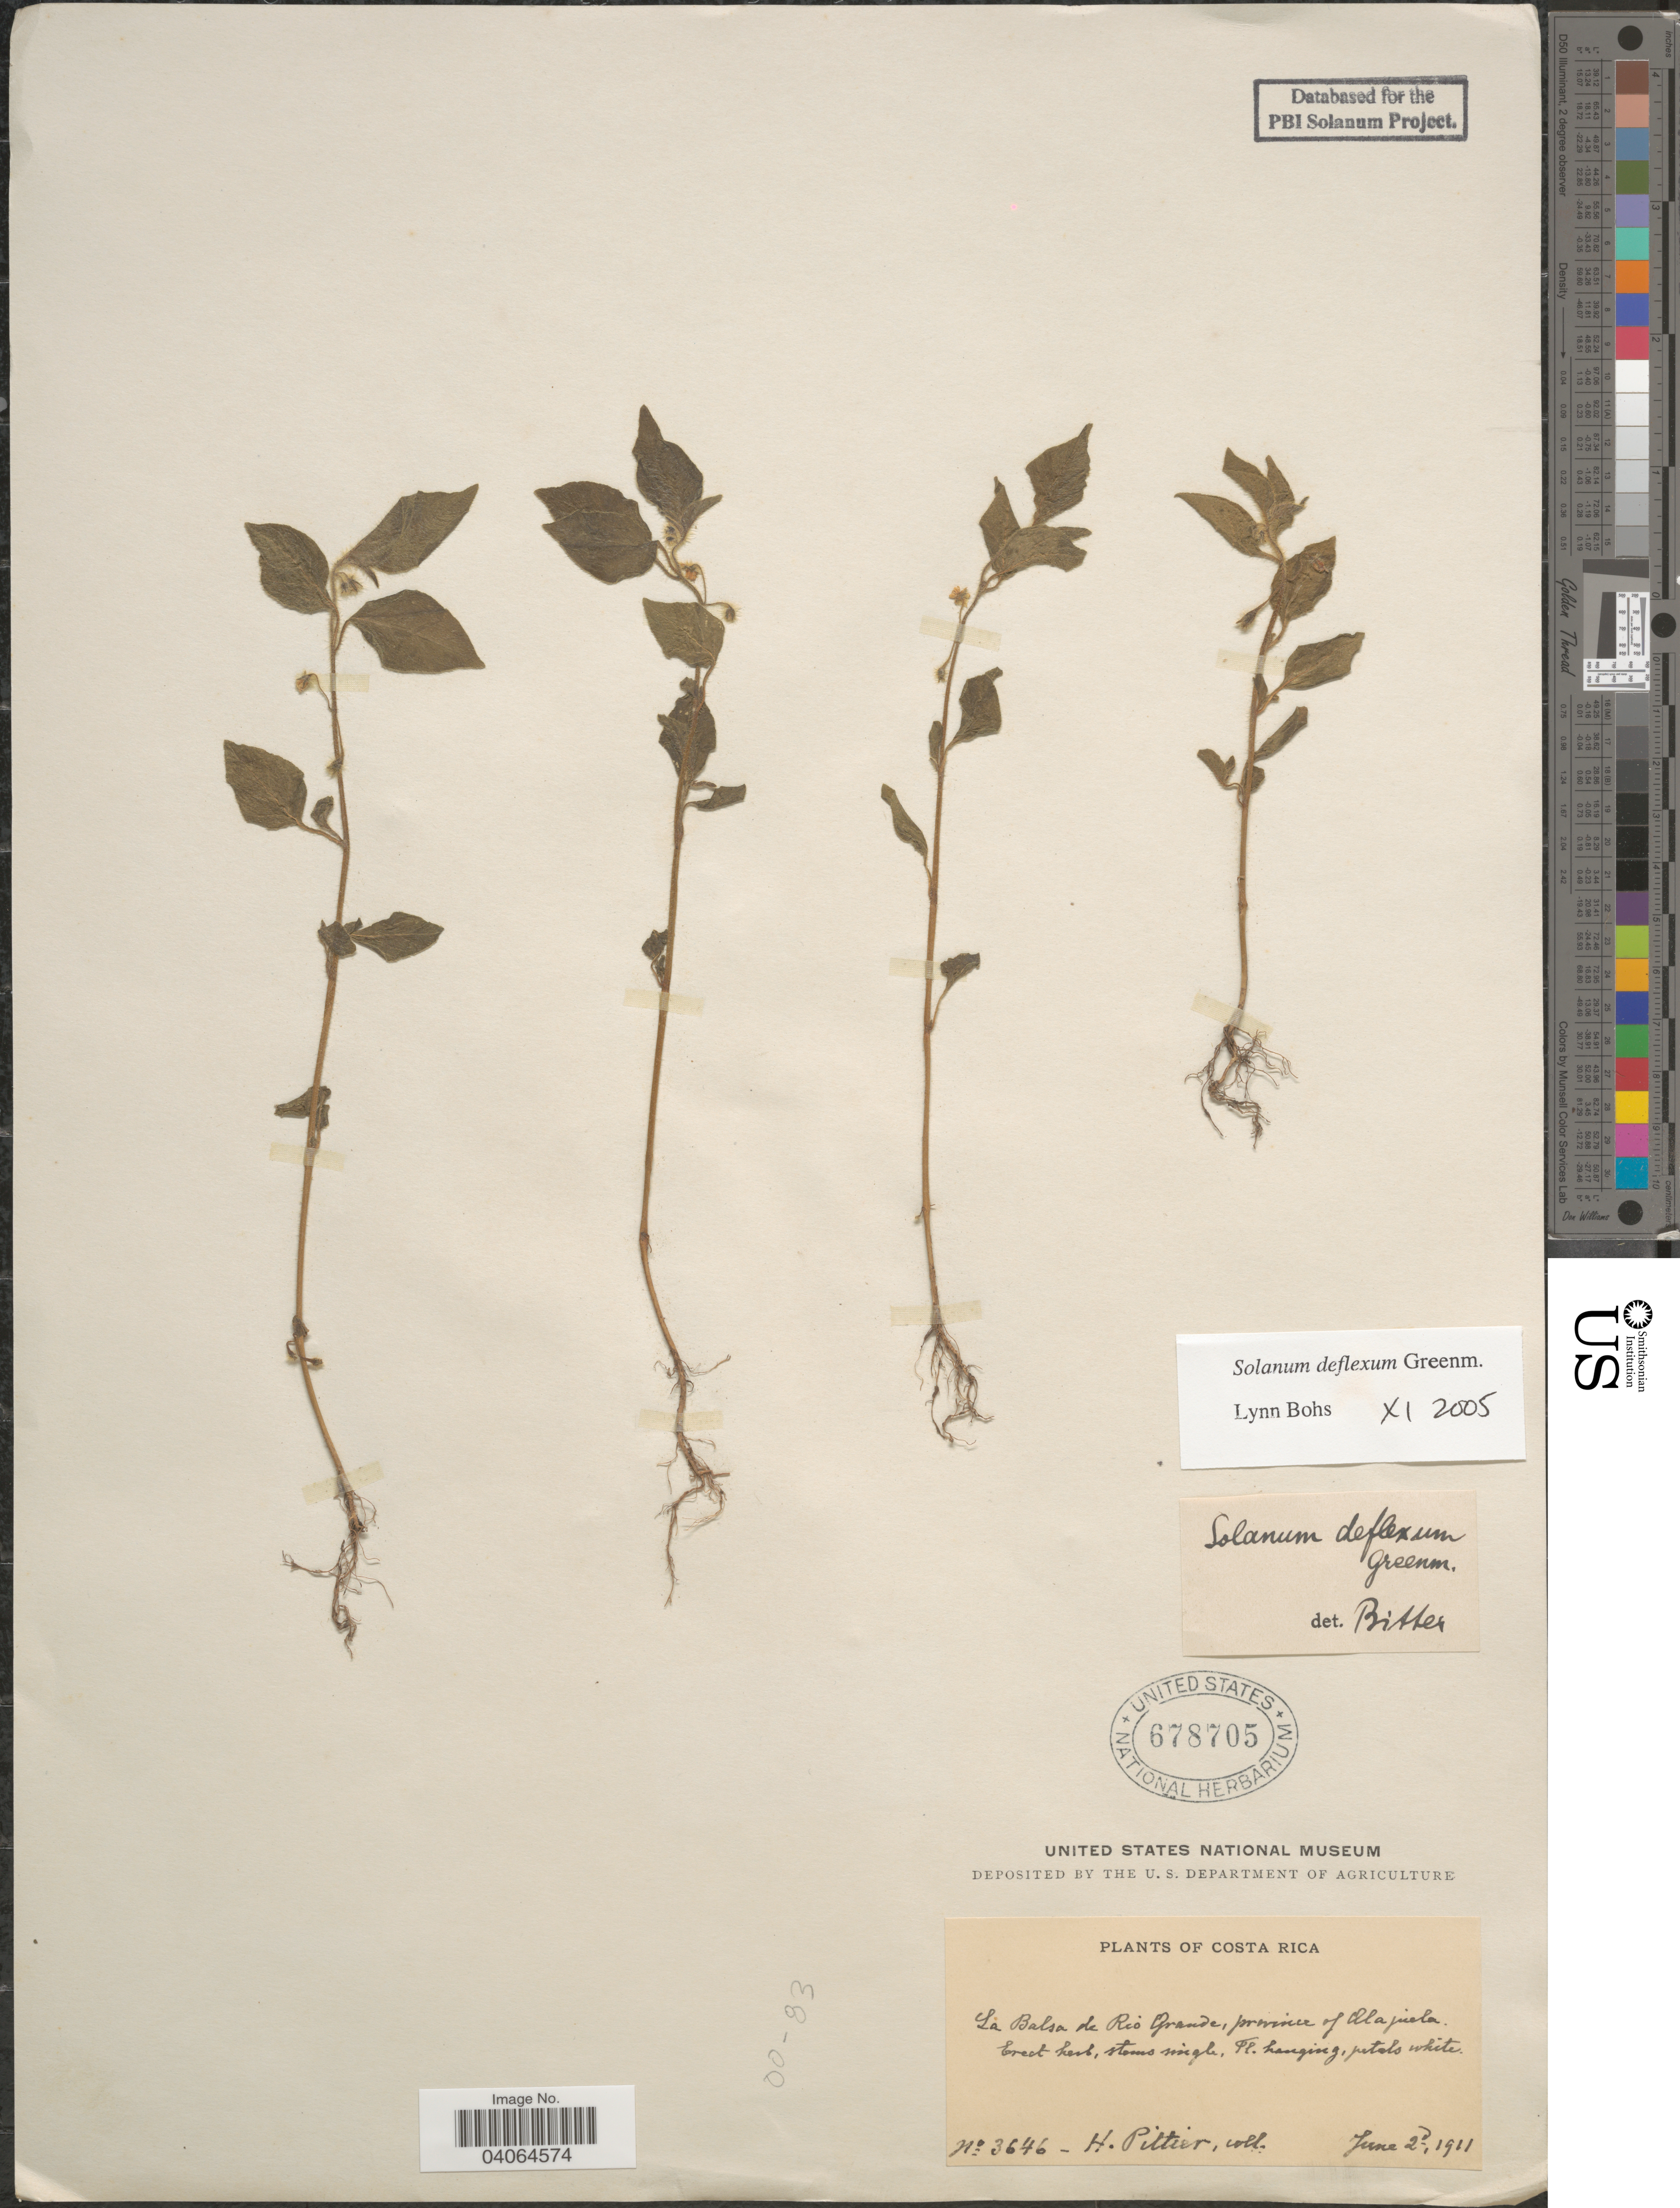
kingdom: Plantae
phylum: Tracheophyta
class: Magnoliopsida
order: Solanales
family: Solanaceae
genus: Solanum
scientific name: Solanum deflexum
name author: Greenm.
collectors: H. F. Pittier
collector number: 3646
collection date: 1911-06-02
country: Costa Rica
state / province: Alajuela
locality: La Balsa de Rio Grande.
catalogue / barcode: US 678705